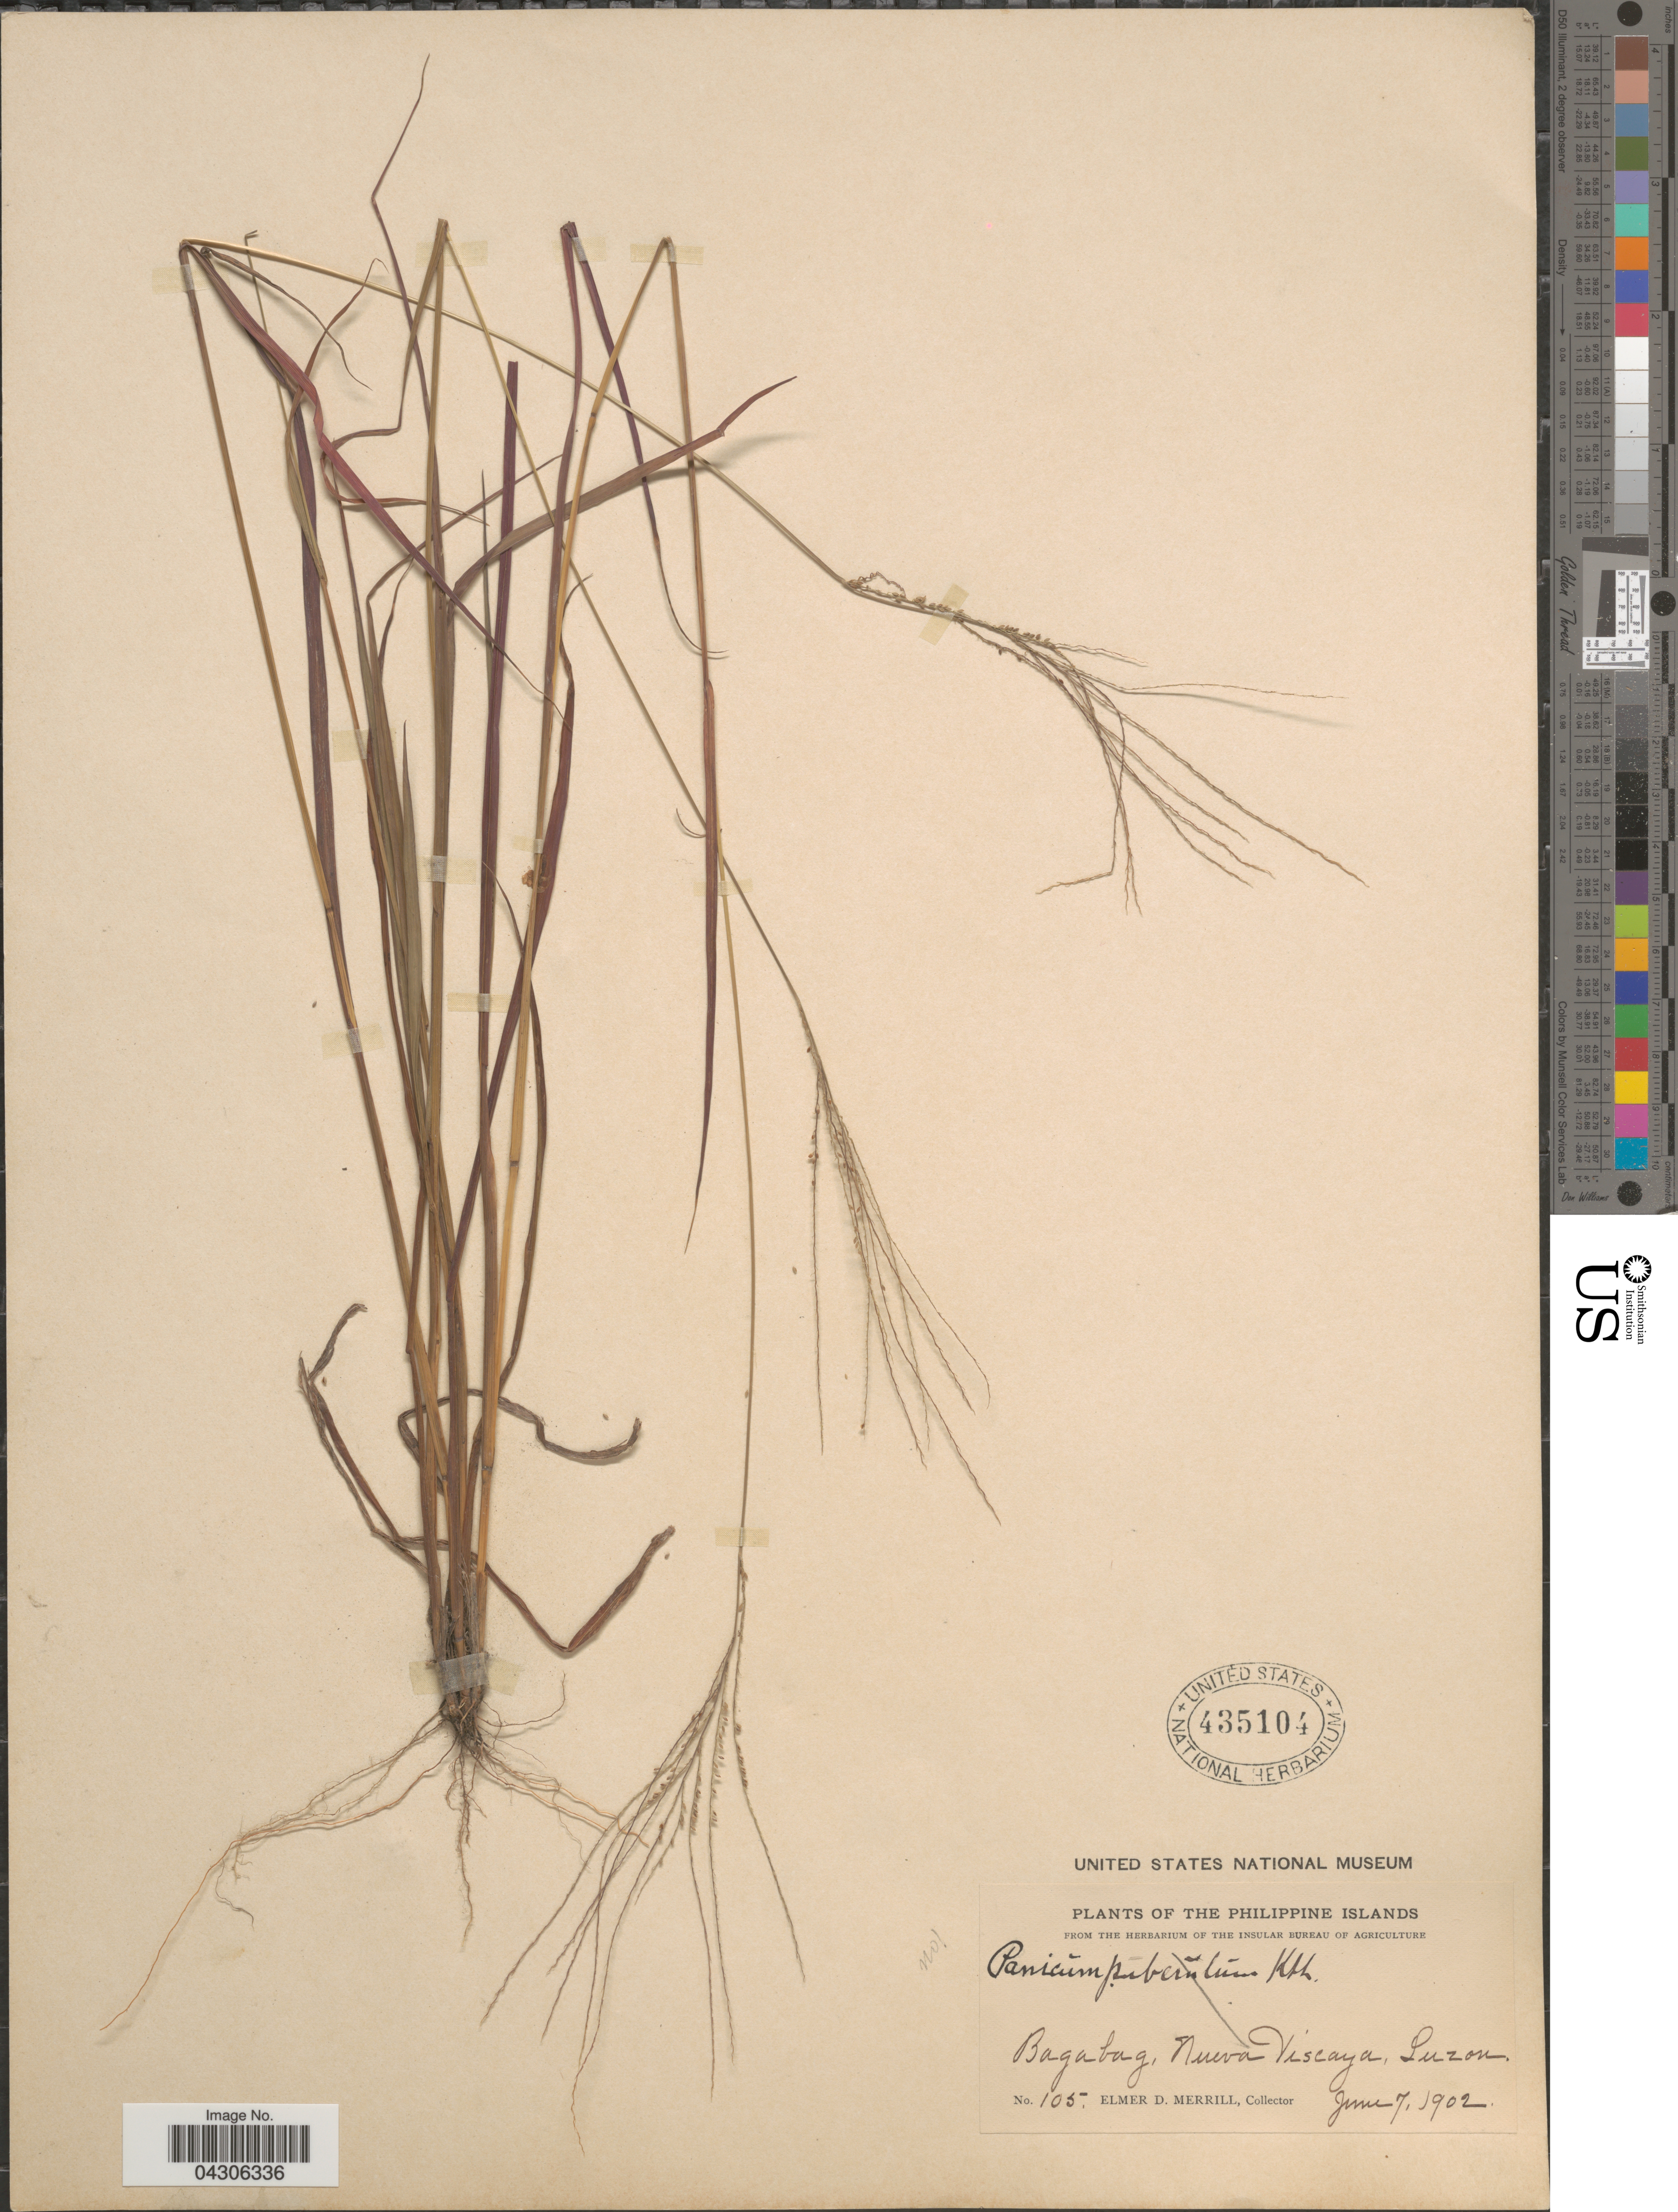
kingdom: Plantae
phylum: Tracheophyta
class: Liliopsida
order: Poales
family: Poaceae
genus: Digitaria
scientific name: Digitaria sp.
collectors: E. D. Merrill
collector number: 105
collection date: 1902-06-07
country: Philippines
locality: Philippine Islands. Bagabag, Nueva Viscaya, Luzon.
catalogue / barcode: US 435104